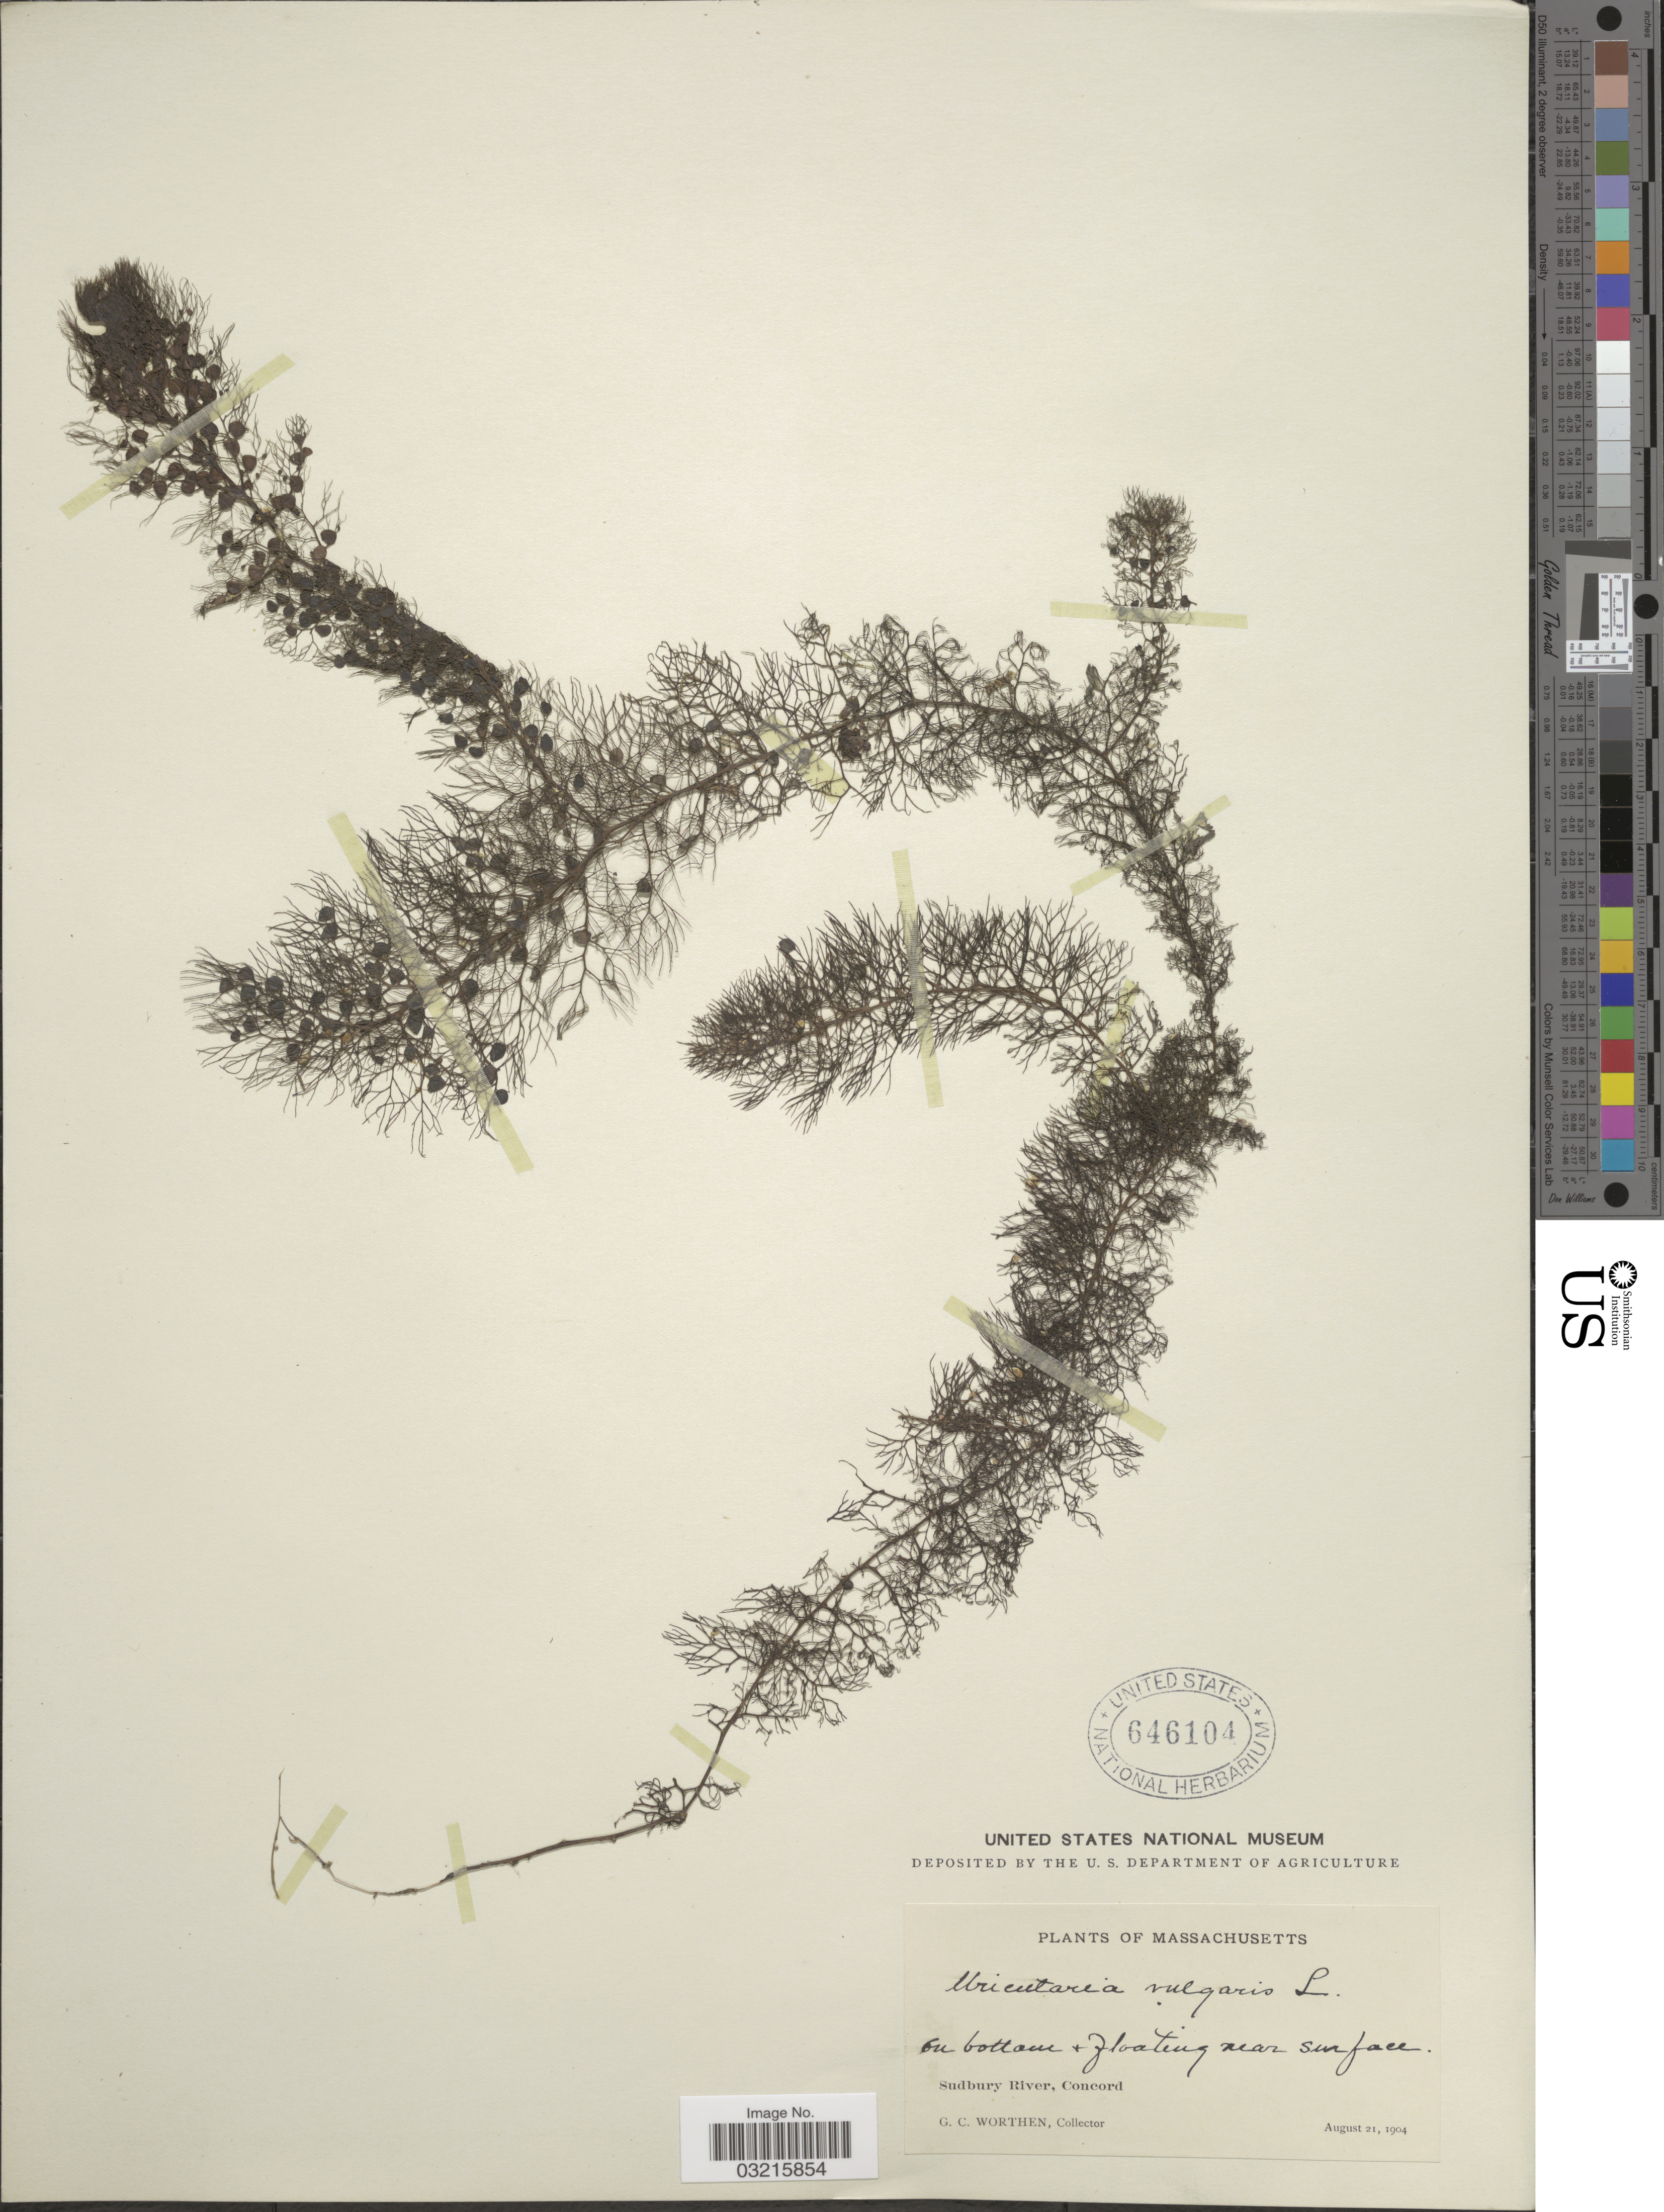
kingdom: Plantae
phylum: Tracheophyta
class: Magnoliopsida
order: Lamiales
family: Lentibulariaceae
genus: Utricularia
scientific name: Utricularia vulgaris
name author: L.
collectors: G. Worthen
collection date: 1904-08-21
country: United States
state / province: Massachusetts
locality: Sudbury River, Concord.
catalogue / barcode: US 646104